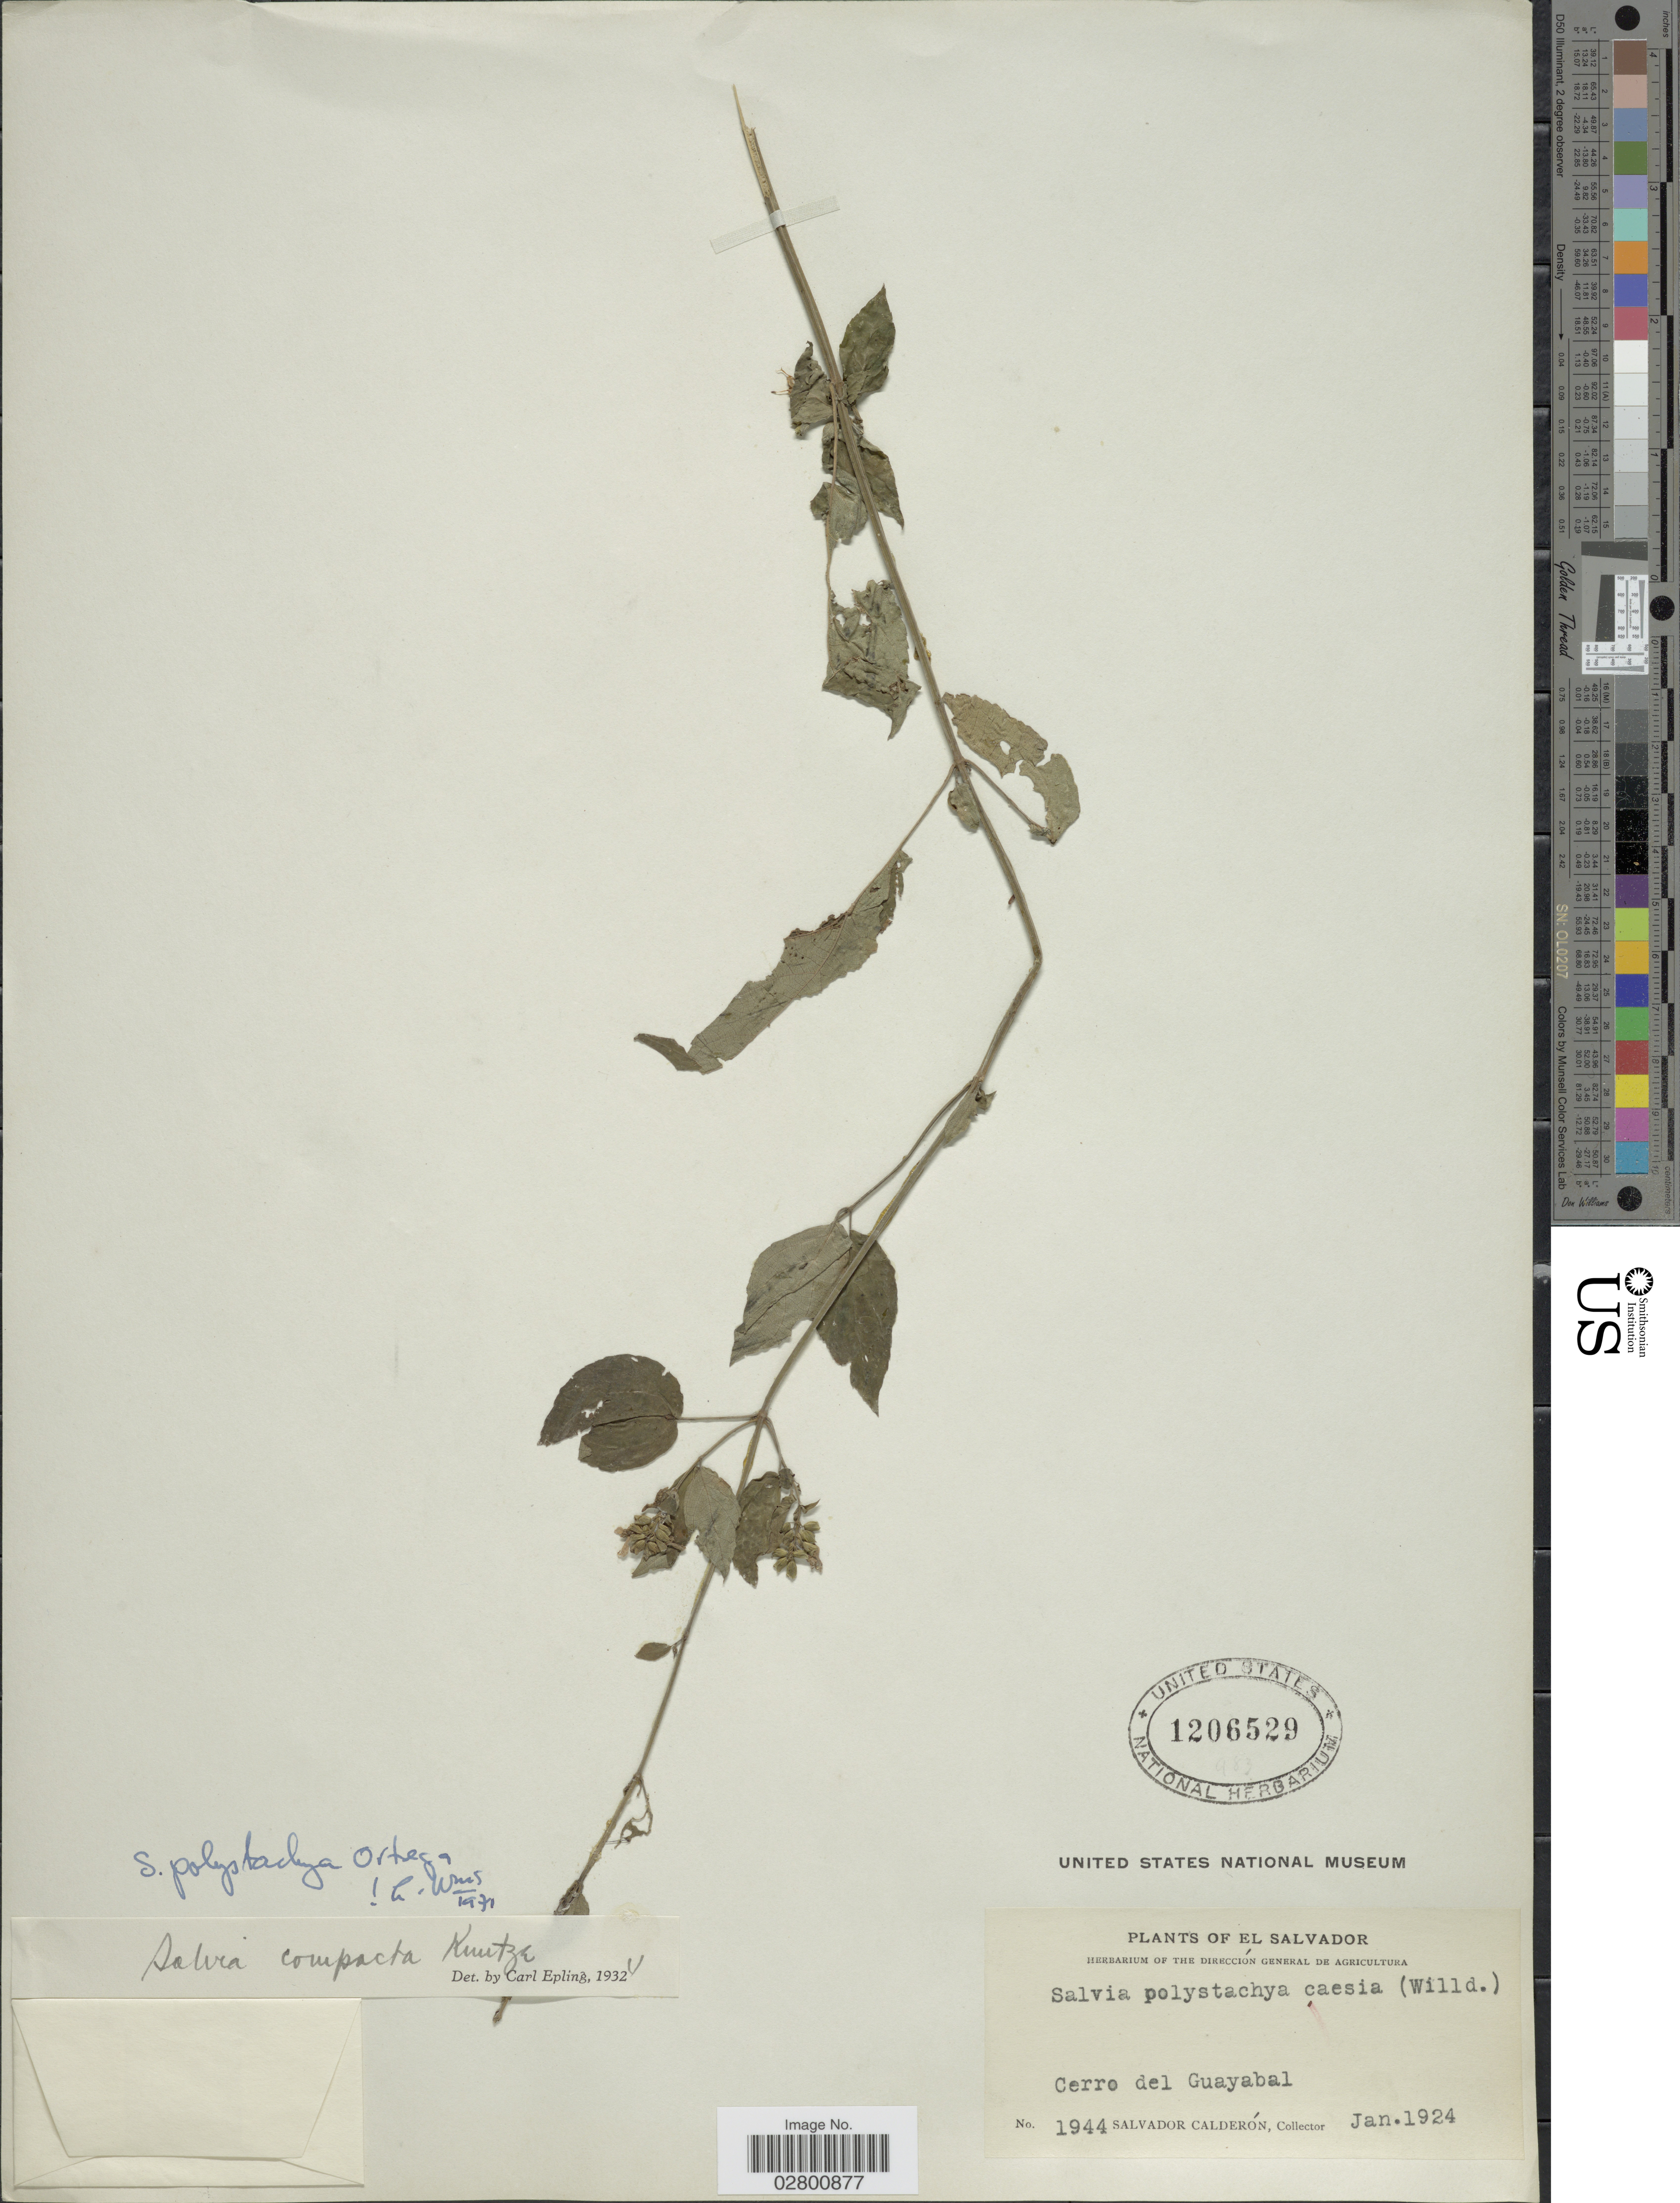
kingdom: Plantae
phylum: Tracheophyta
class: Magnoliopsida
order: Lamiales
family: Lamiaceae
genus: Salvia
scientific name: Salvia compacta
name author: Kuntze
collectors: S. Calderón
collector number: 1944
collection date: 1924-01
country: El Salvador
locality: Cerro del Guayabal.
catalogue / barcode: US 1206529